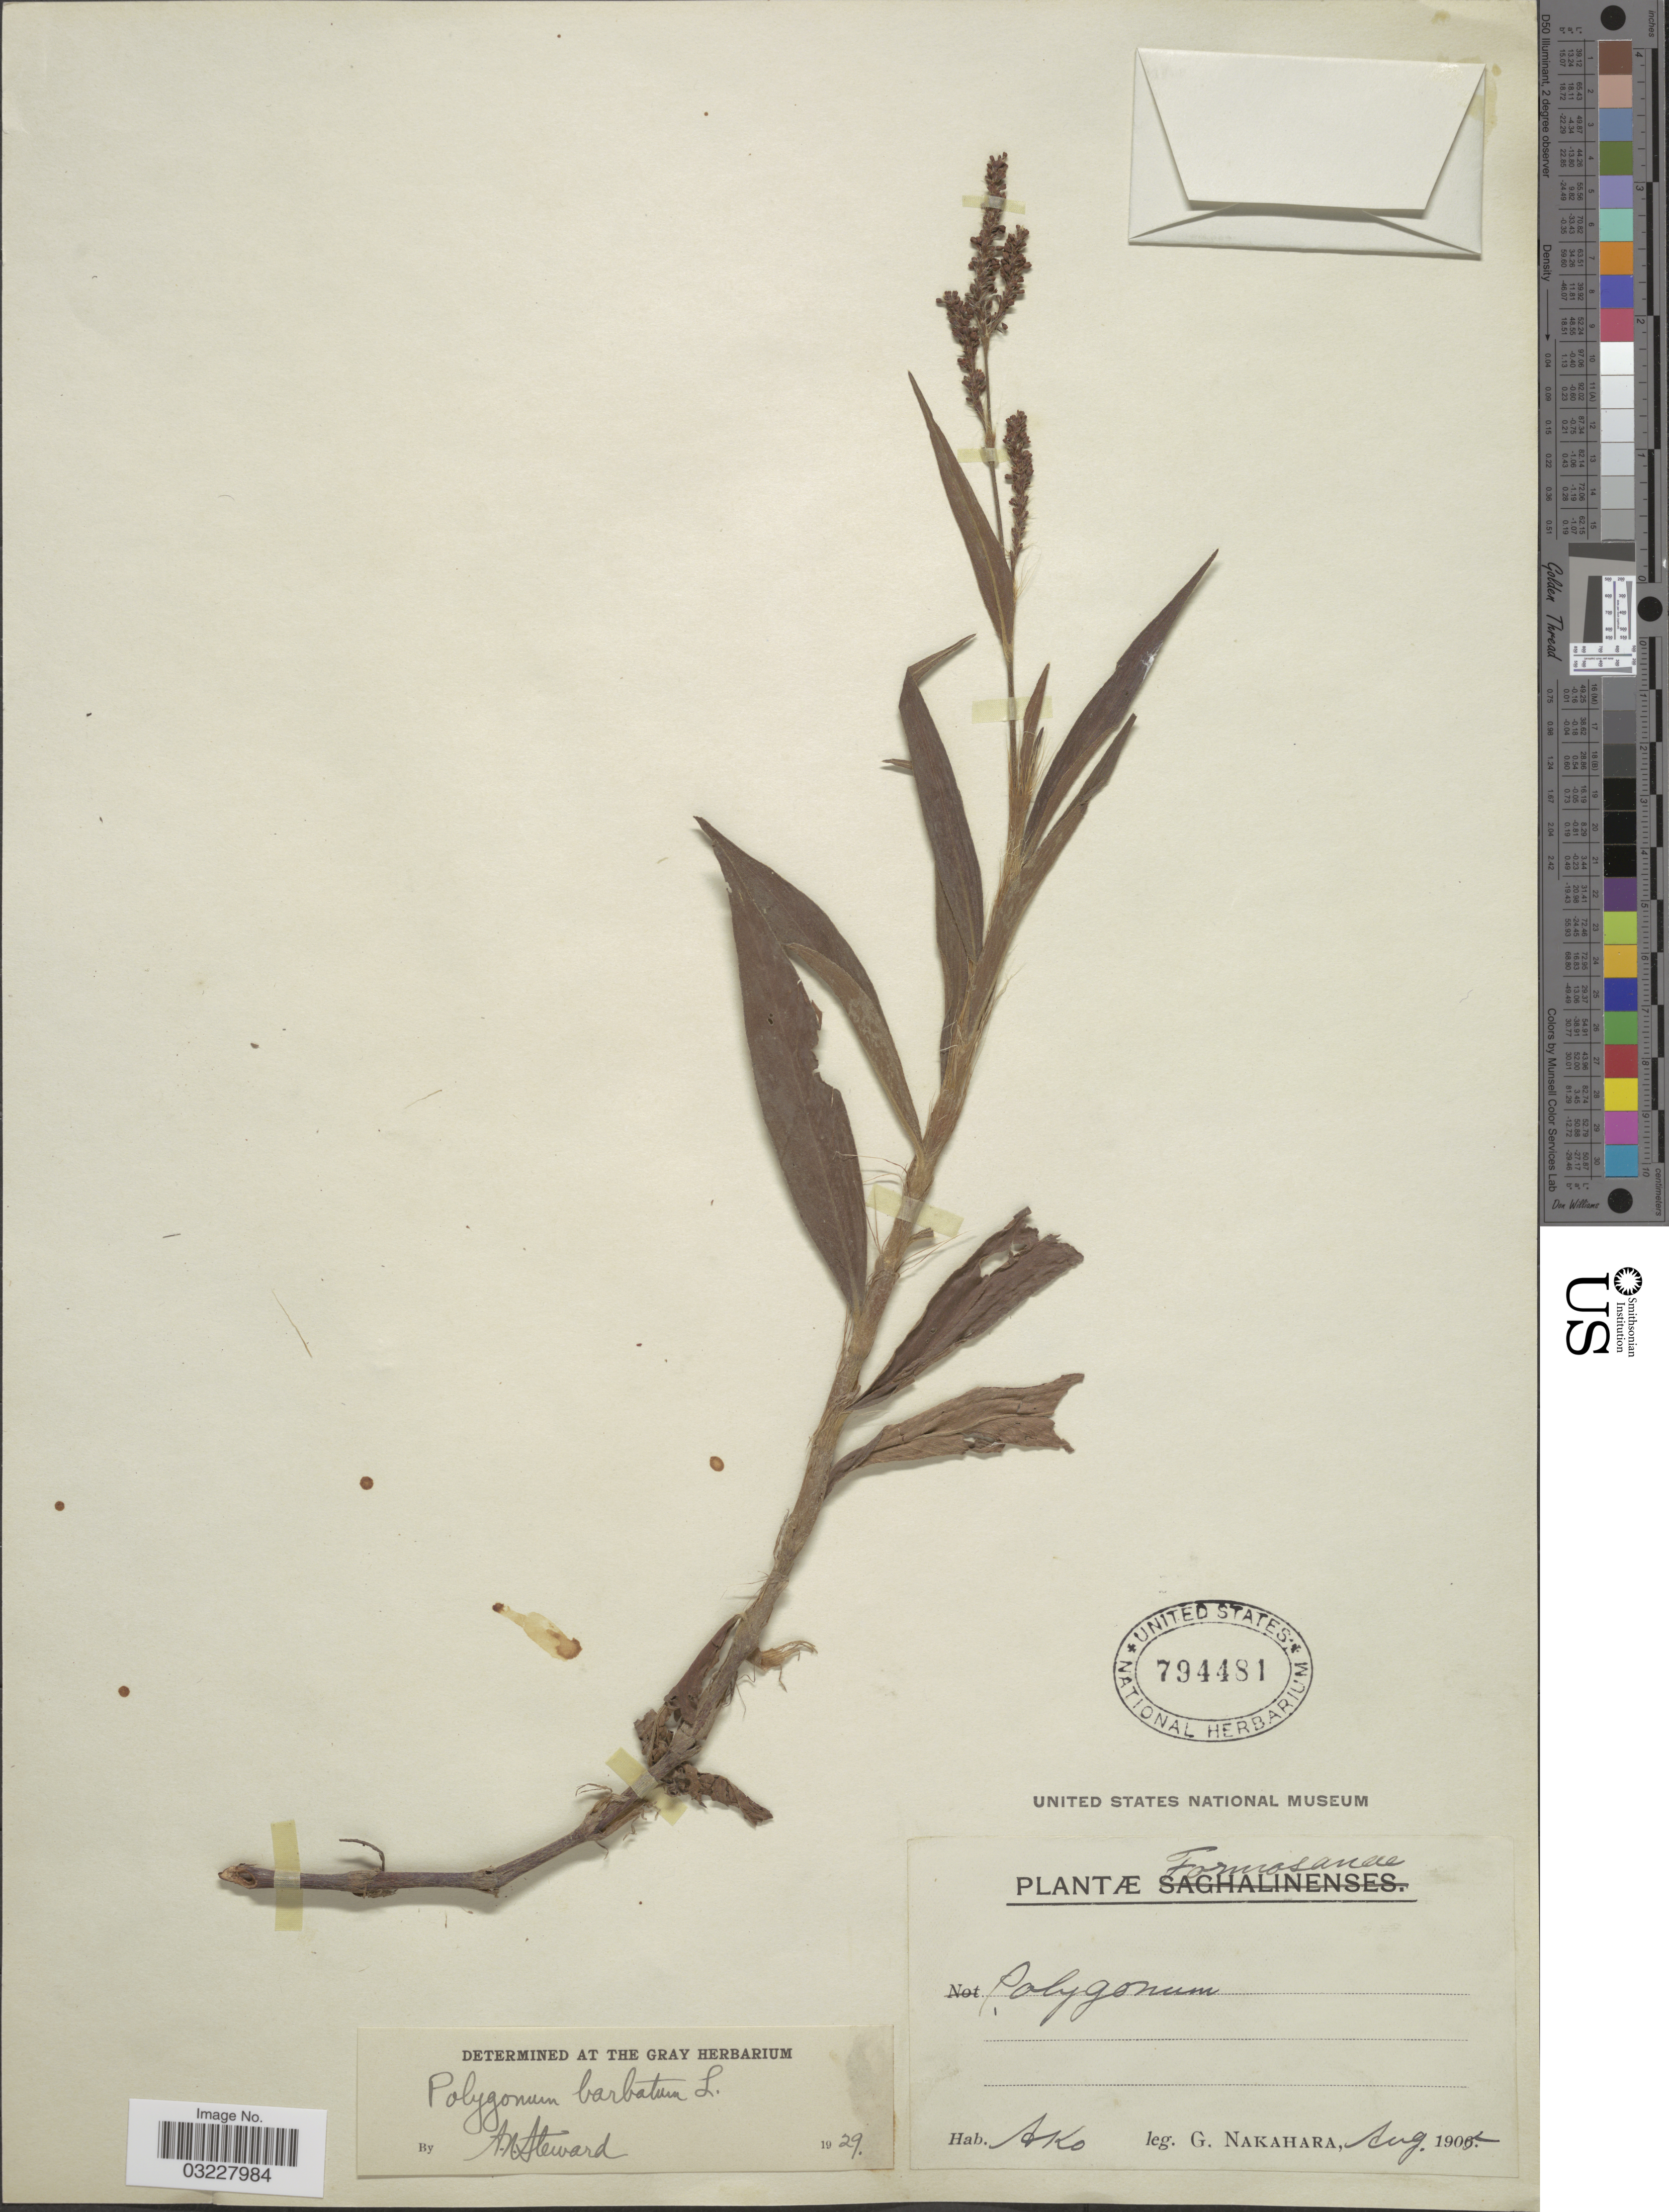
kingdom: Plantae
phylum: Tracheophyta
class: Magnoliopsida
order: Caryophyllales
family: Polygonaceae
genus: Polygonum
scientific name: Polygonum barbatum var. barbatum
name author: L.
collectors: G. Nakahara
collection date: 1905-08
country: Taiwan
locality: Formosanae. Ako.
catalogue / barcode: US 794481